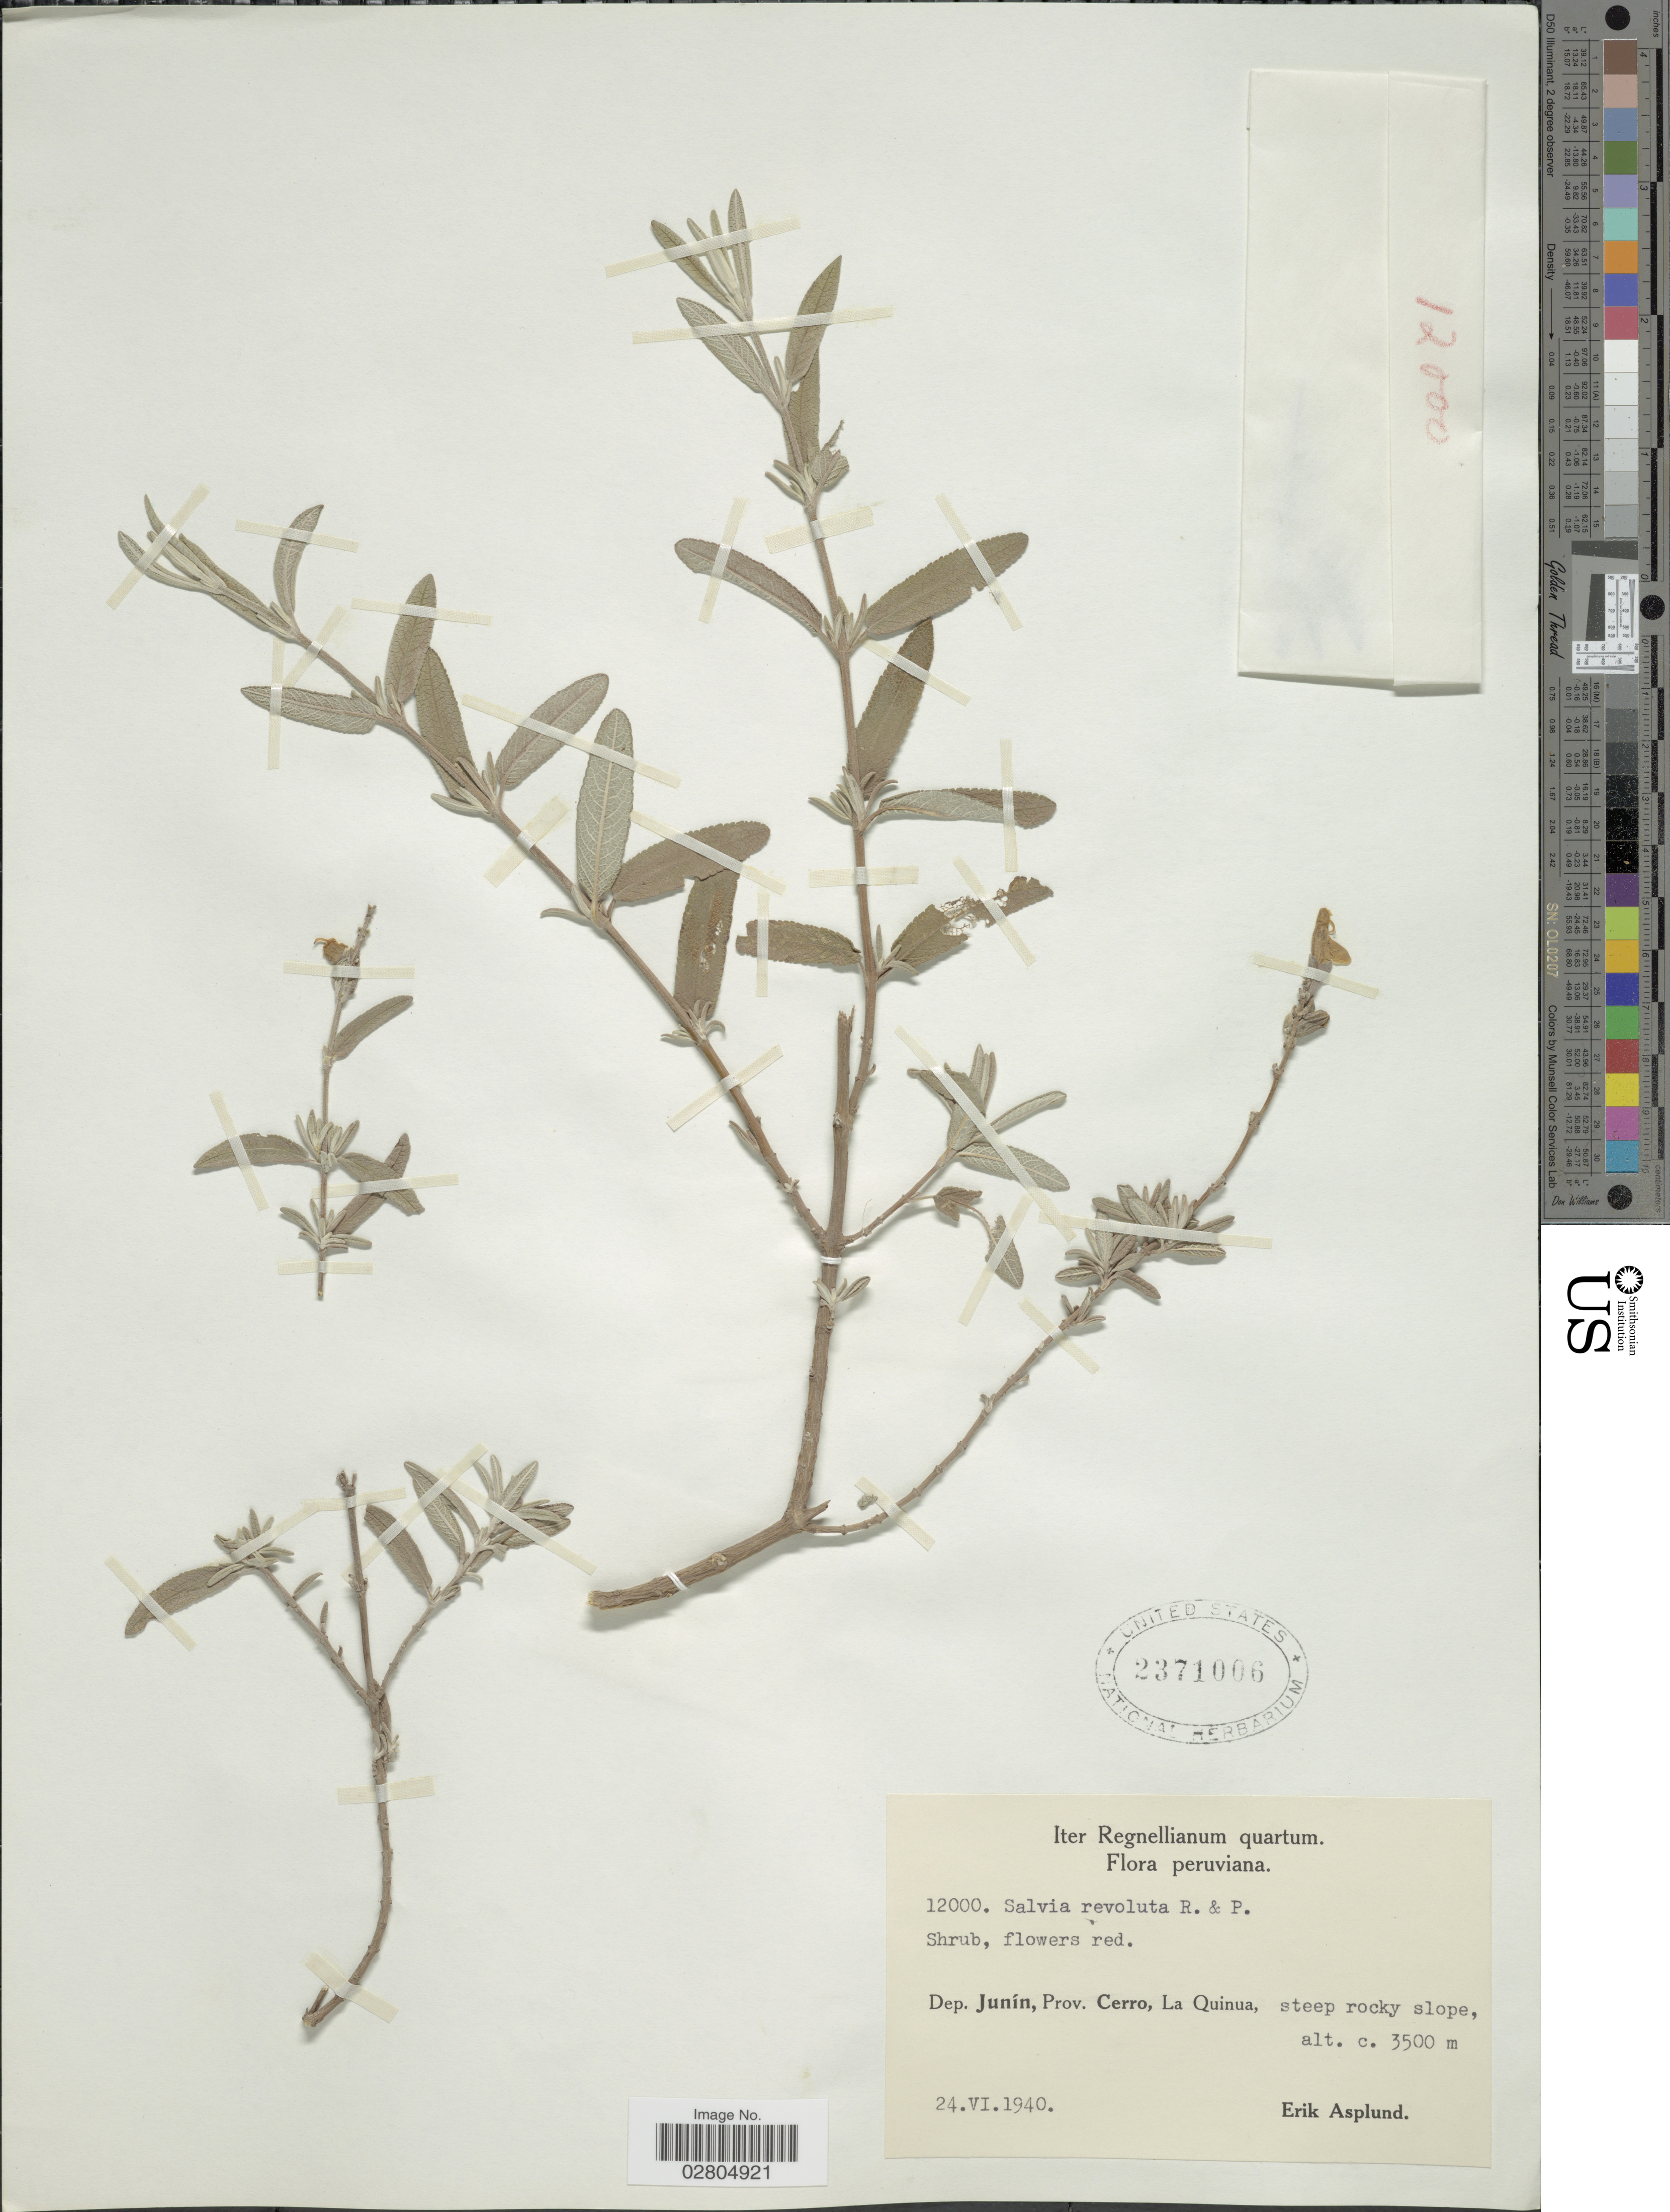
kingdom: Plantae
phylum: Tracheophyta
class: Magnoliopsida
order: Lamiales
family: Lamiaceae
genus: Salvia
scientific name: Salvia revoluta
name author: Ruiz & Pav.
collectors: E. Asplund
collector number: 12000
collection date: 1940-06-24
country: Peru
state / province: Junín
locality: Dep. Junín, Prov. Cerro, La Quinua.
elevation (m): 3500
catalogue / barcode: US 2371006